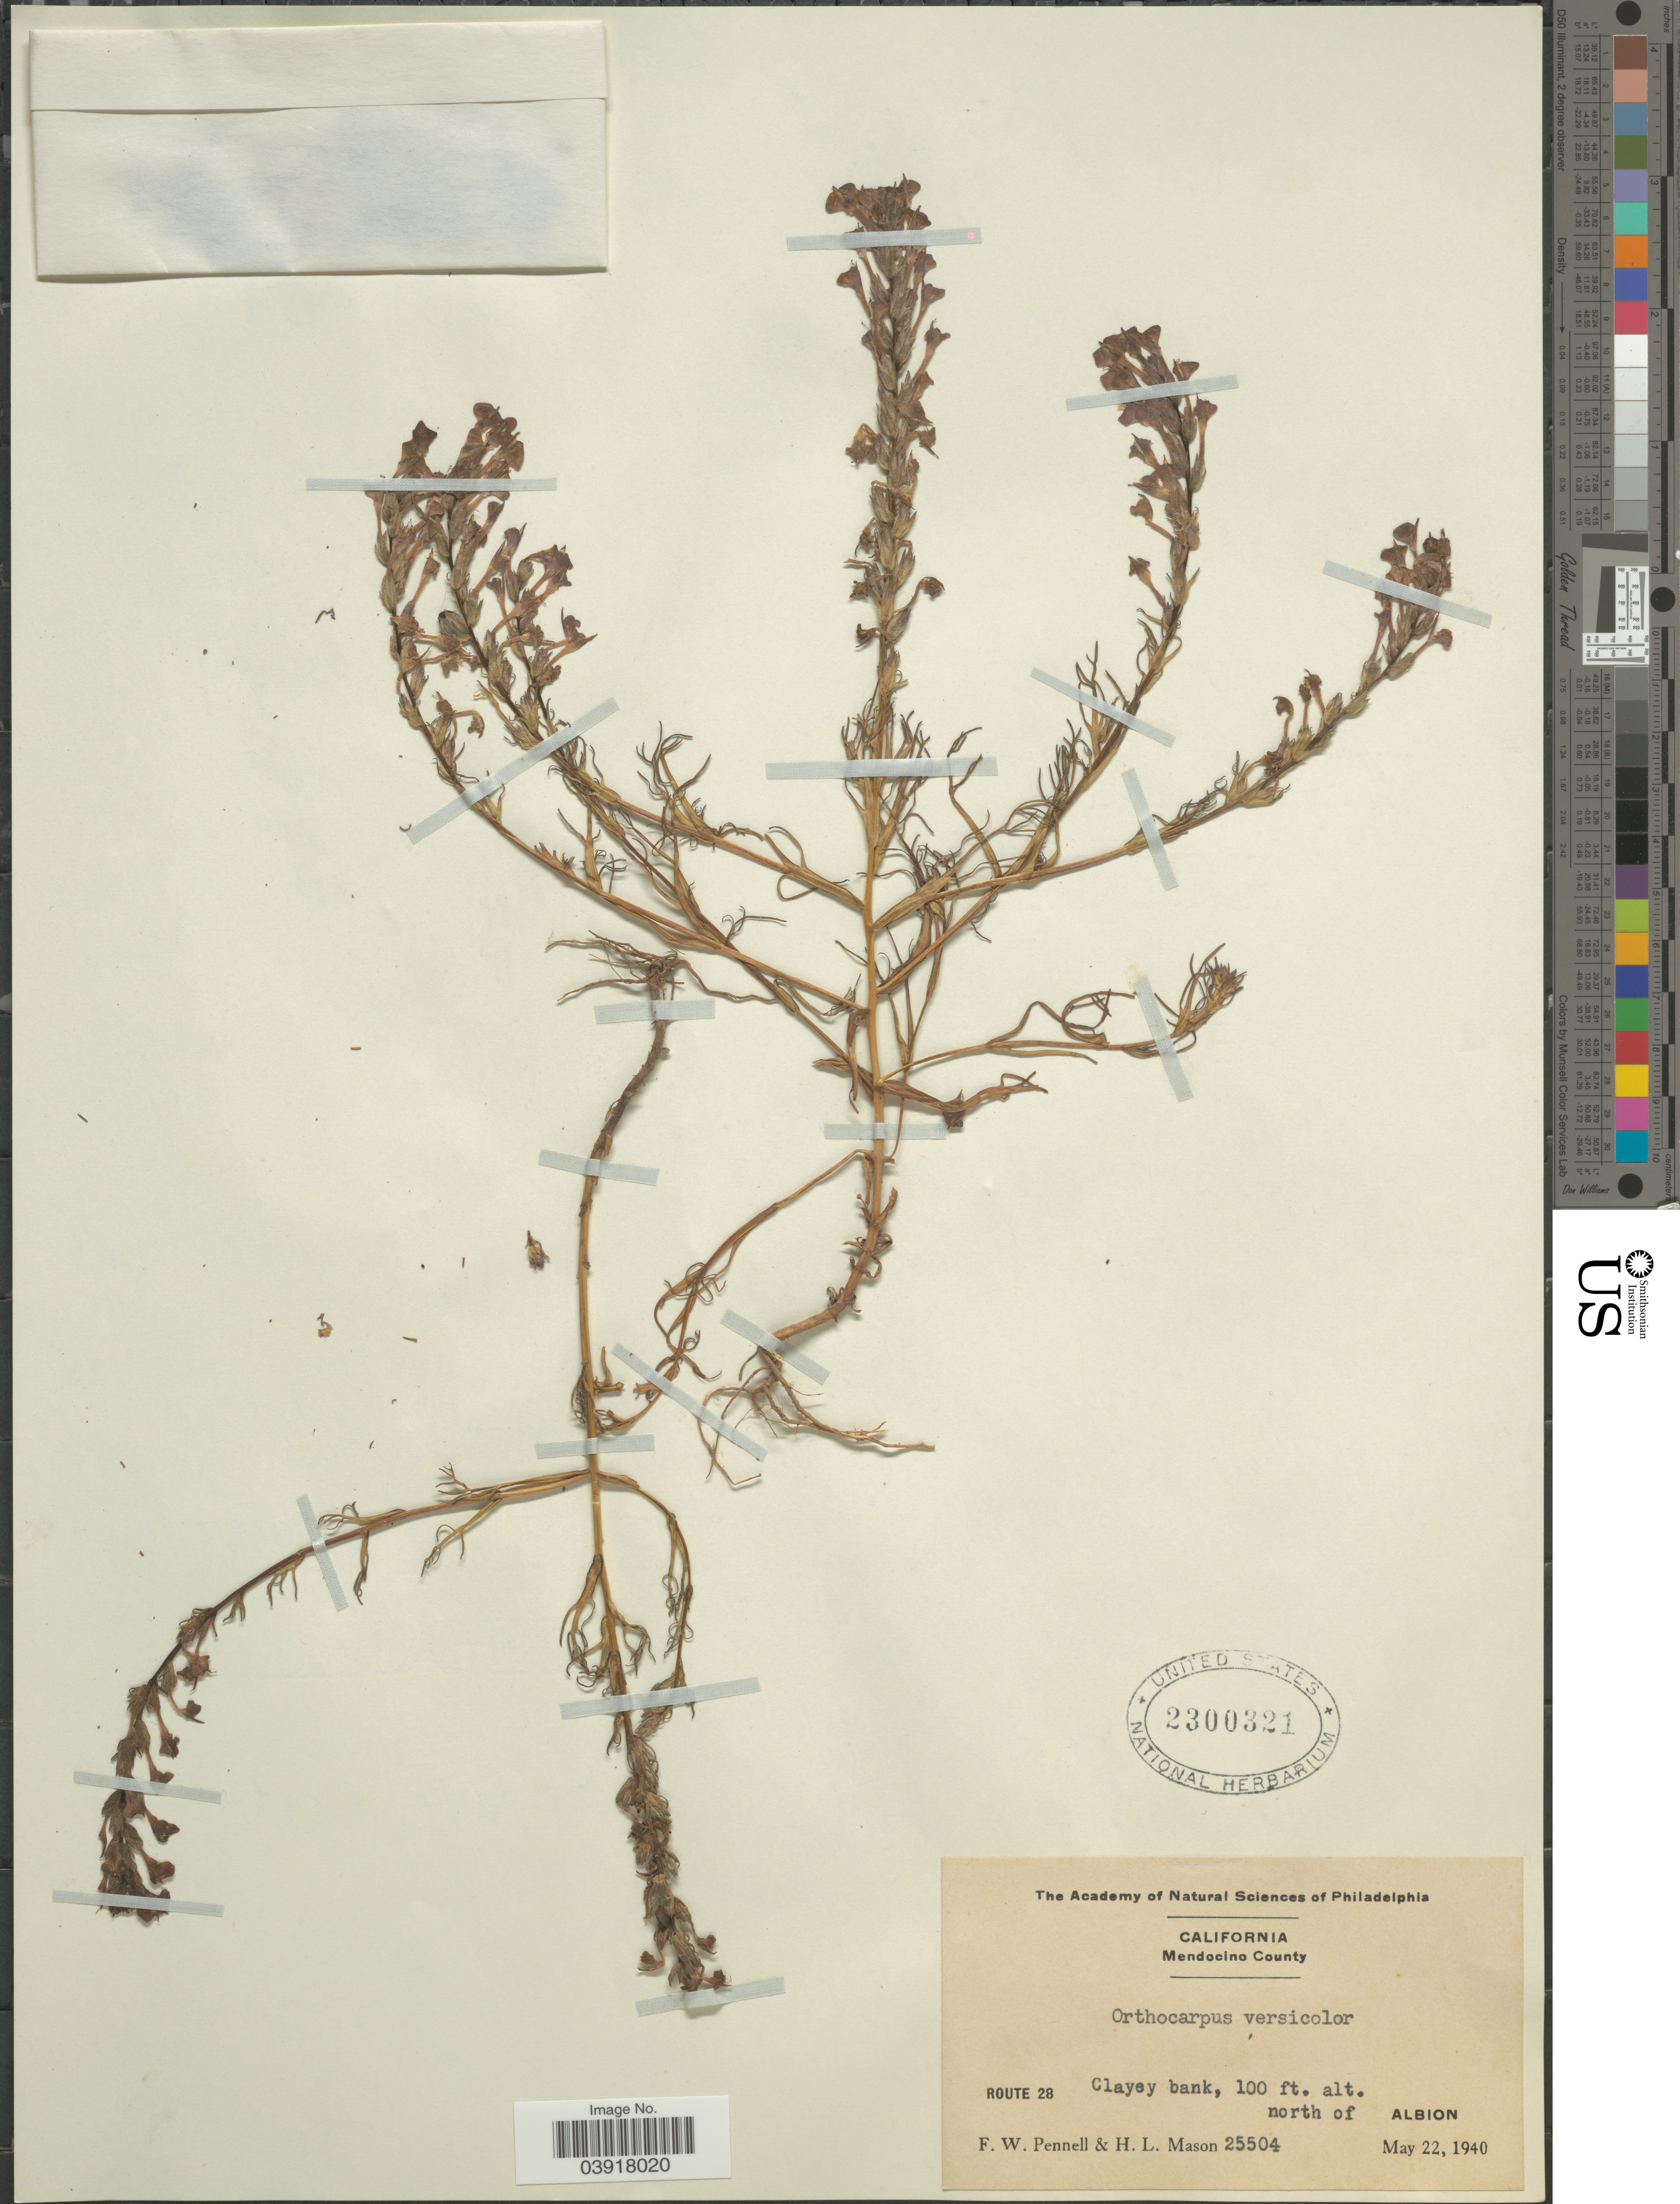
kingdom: Plantae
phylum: Tracheophyta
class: Magnoliopsida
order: Lamiales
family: Orobanchaceae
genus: Orthocarpus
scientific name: Orthocarpus versicolor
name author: (Fisch. & C.A. Mey.) Greene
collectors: F. W. Pennell & H. L. Mason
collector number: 25504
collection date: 1940-05-22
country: United States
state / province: California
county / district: Mendocino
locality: Mendocino County. Route 28, Clayey bank, north of Albion.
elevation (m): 30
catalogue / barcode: US 2300321